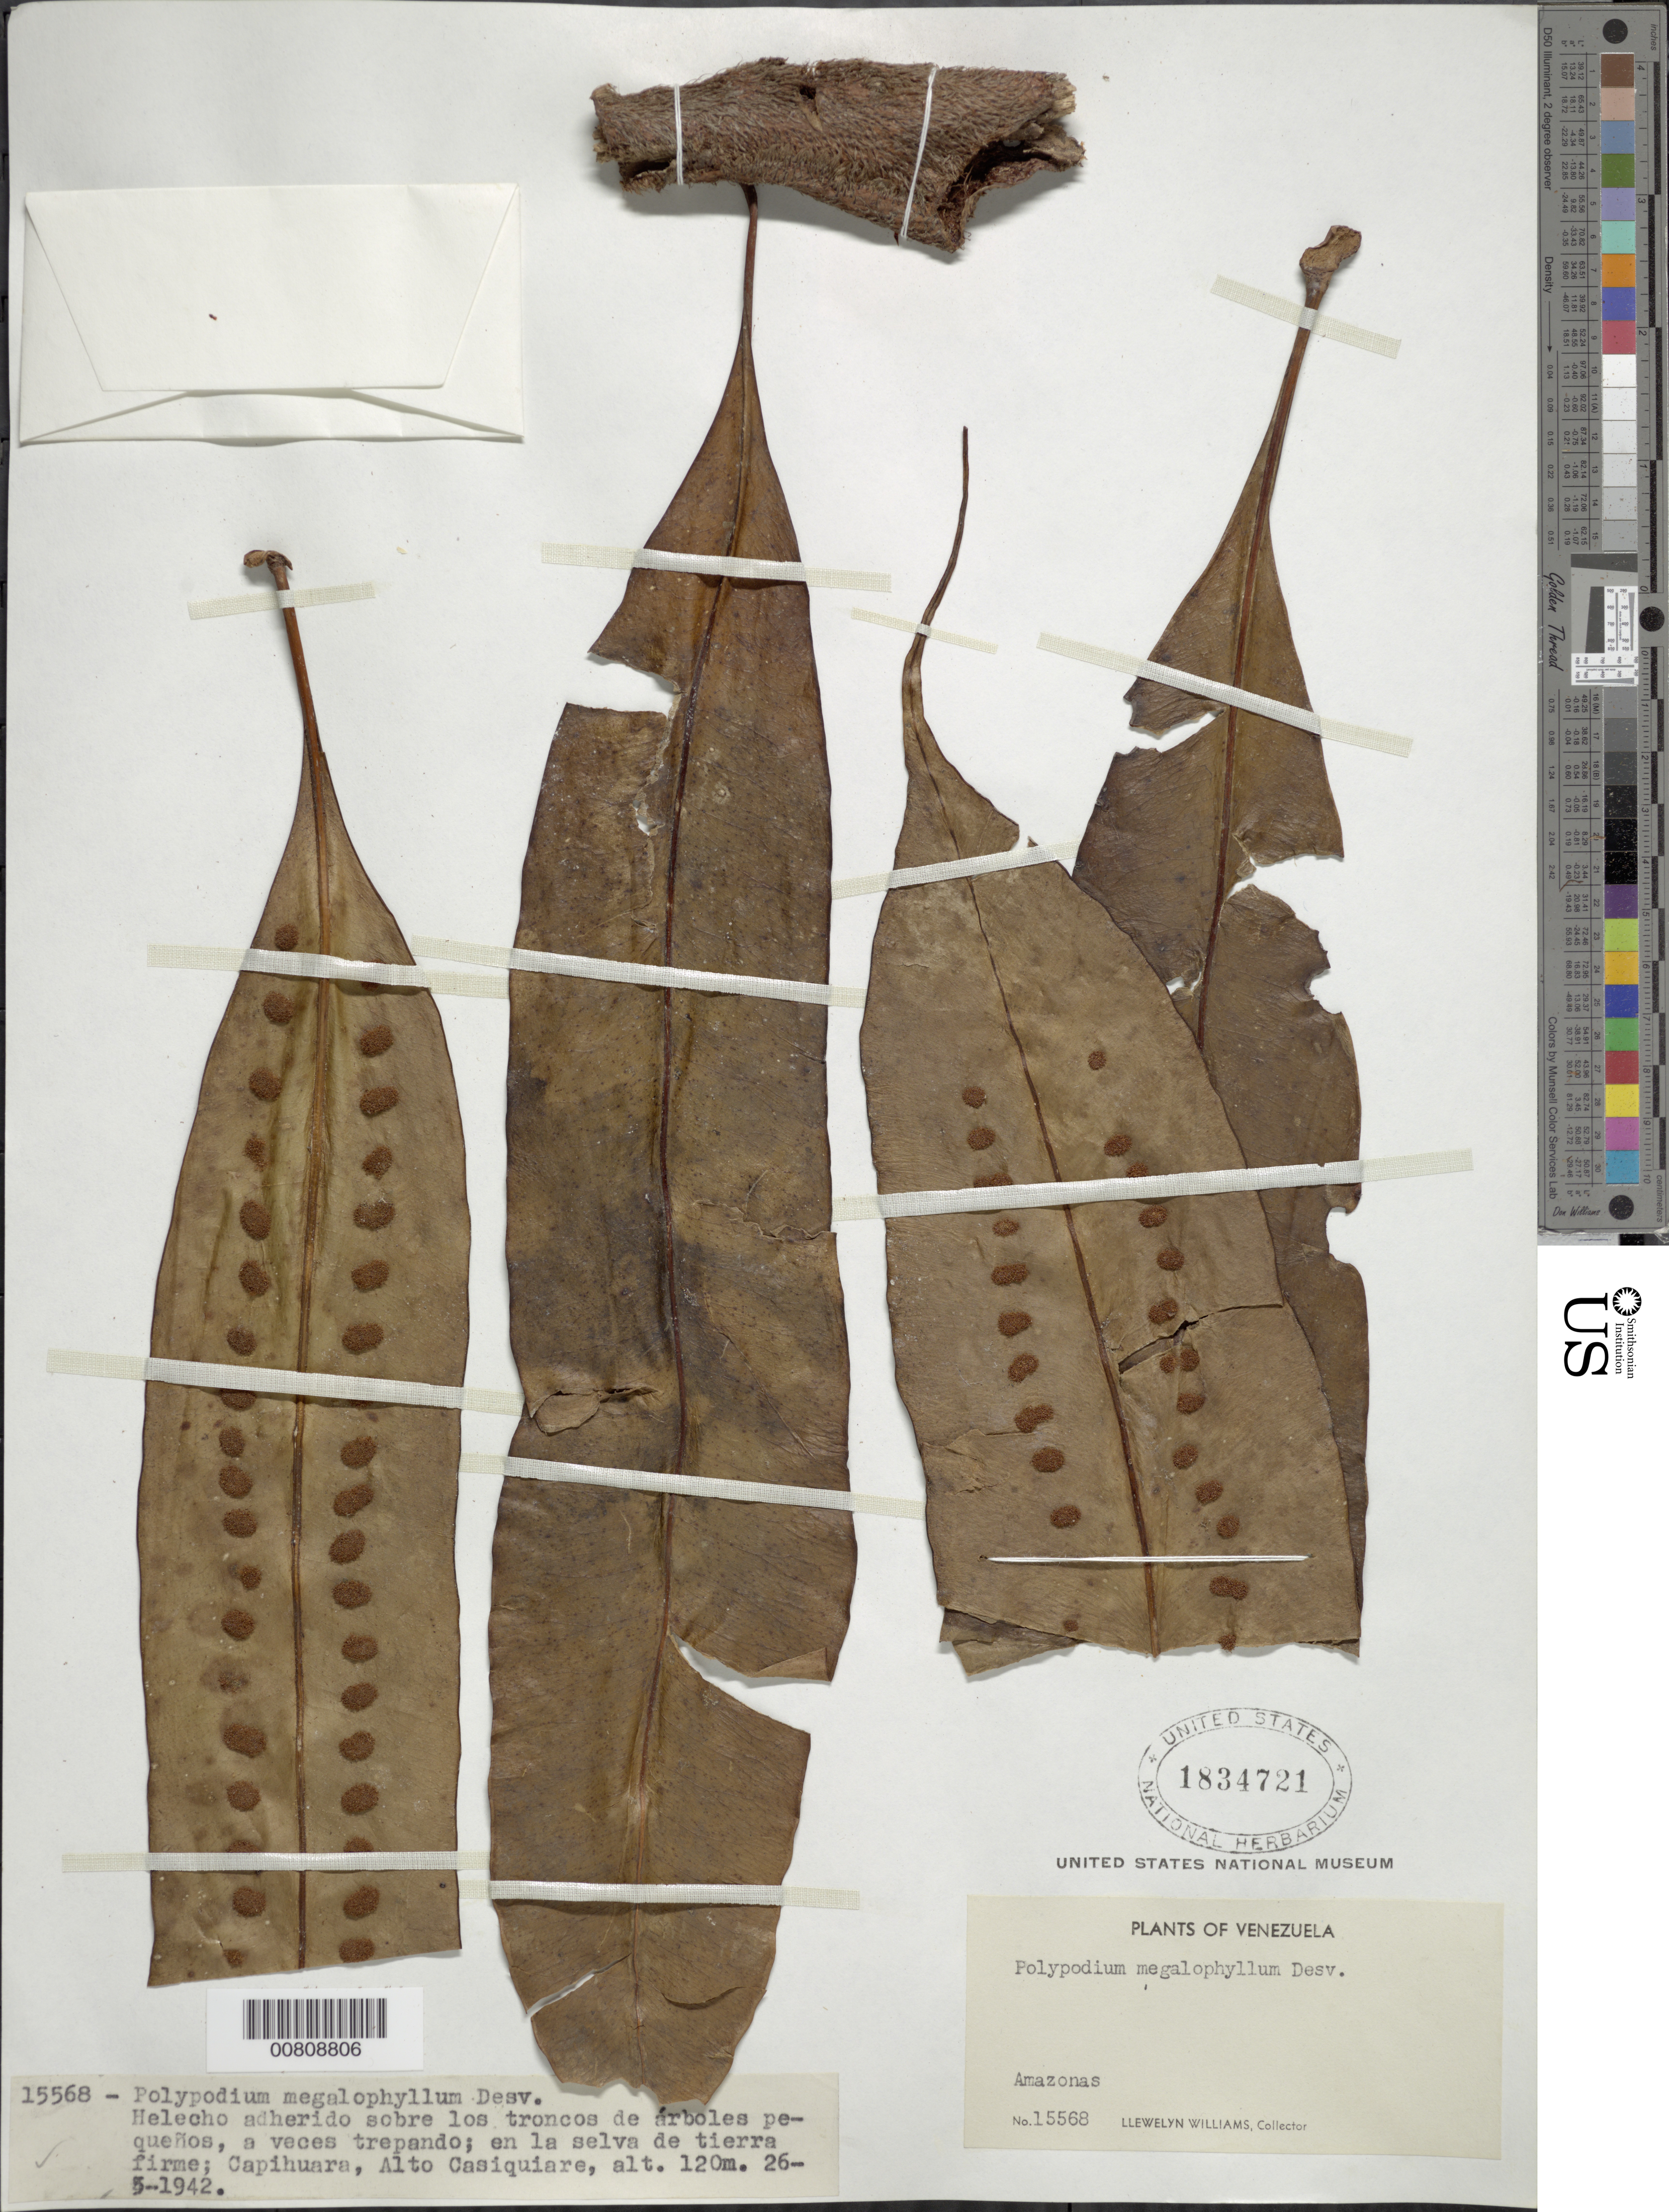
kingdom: Plantae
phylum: Tracheophyta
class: Polypodiopsida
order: Polypodiales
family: Polypodiaceae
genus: Microgramma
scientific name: Microgramma megalophylla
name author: (Desv.) de la Sota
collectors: Ll. Williams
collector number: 15568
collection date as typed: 26-May-42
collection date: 1942-05-26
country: Venezuela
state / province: Amazonas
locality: Capihuara, Alto Casiquiare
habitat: Selva de tierra firme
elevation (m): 120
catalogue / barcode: US 1834721